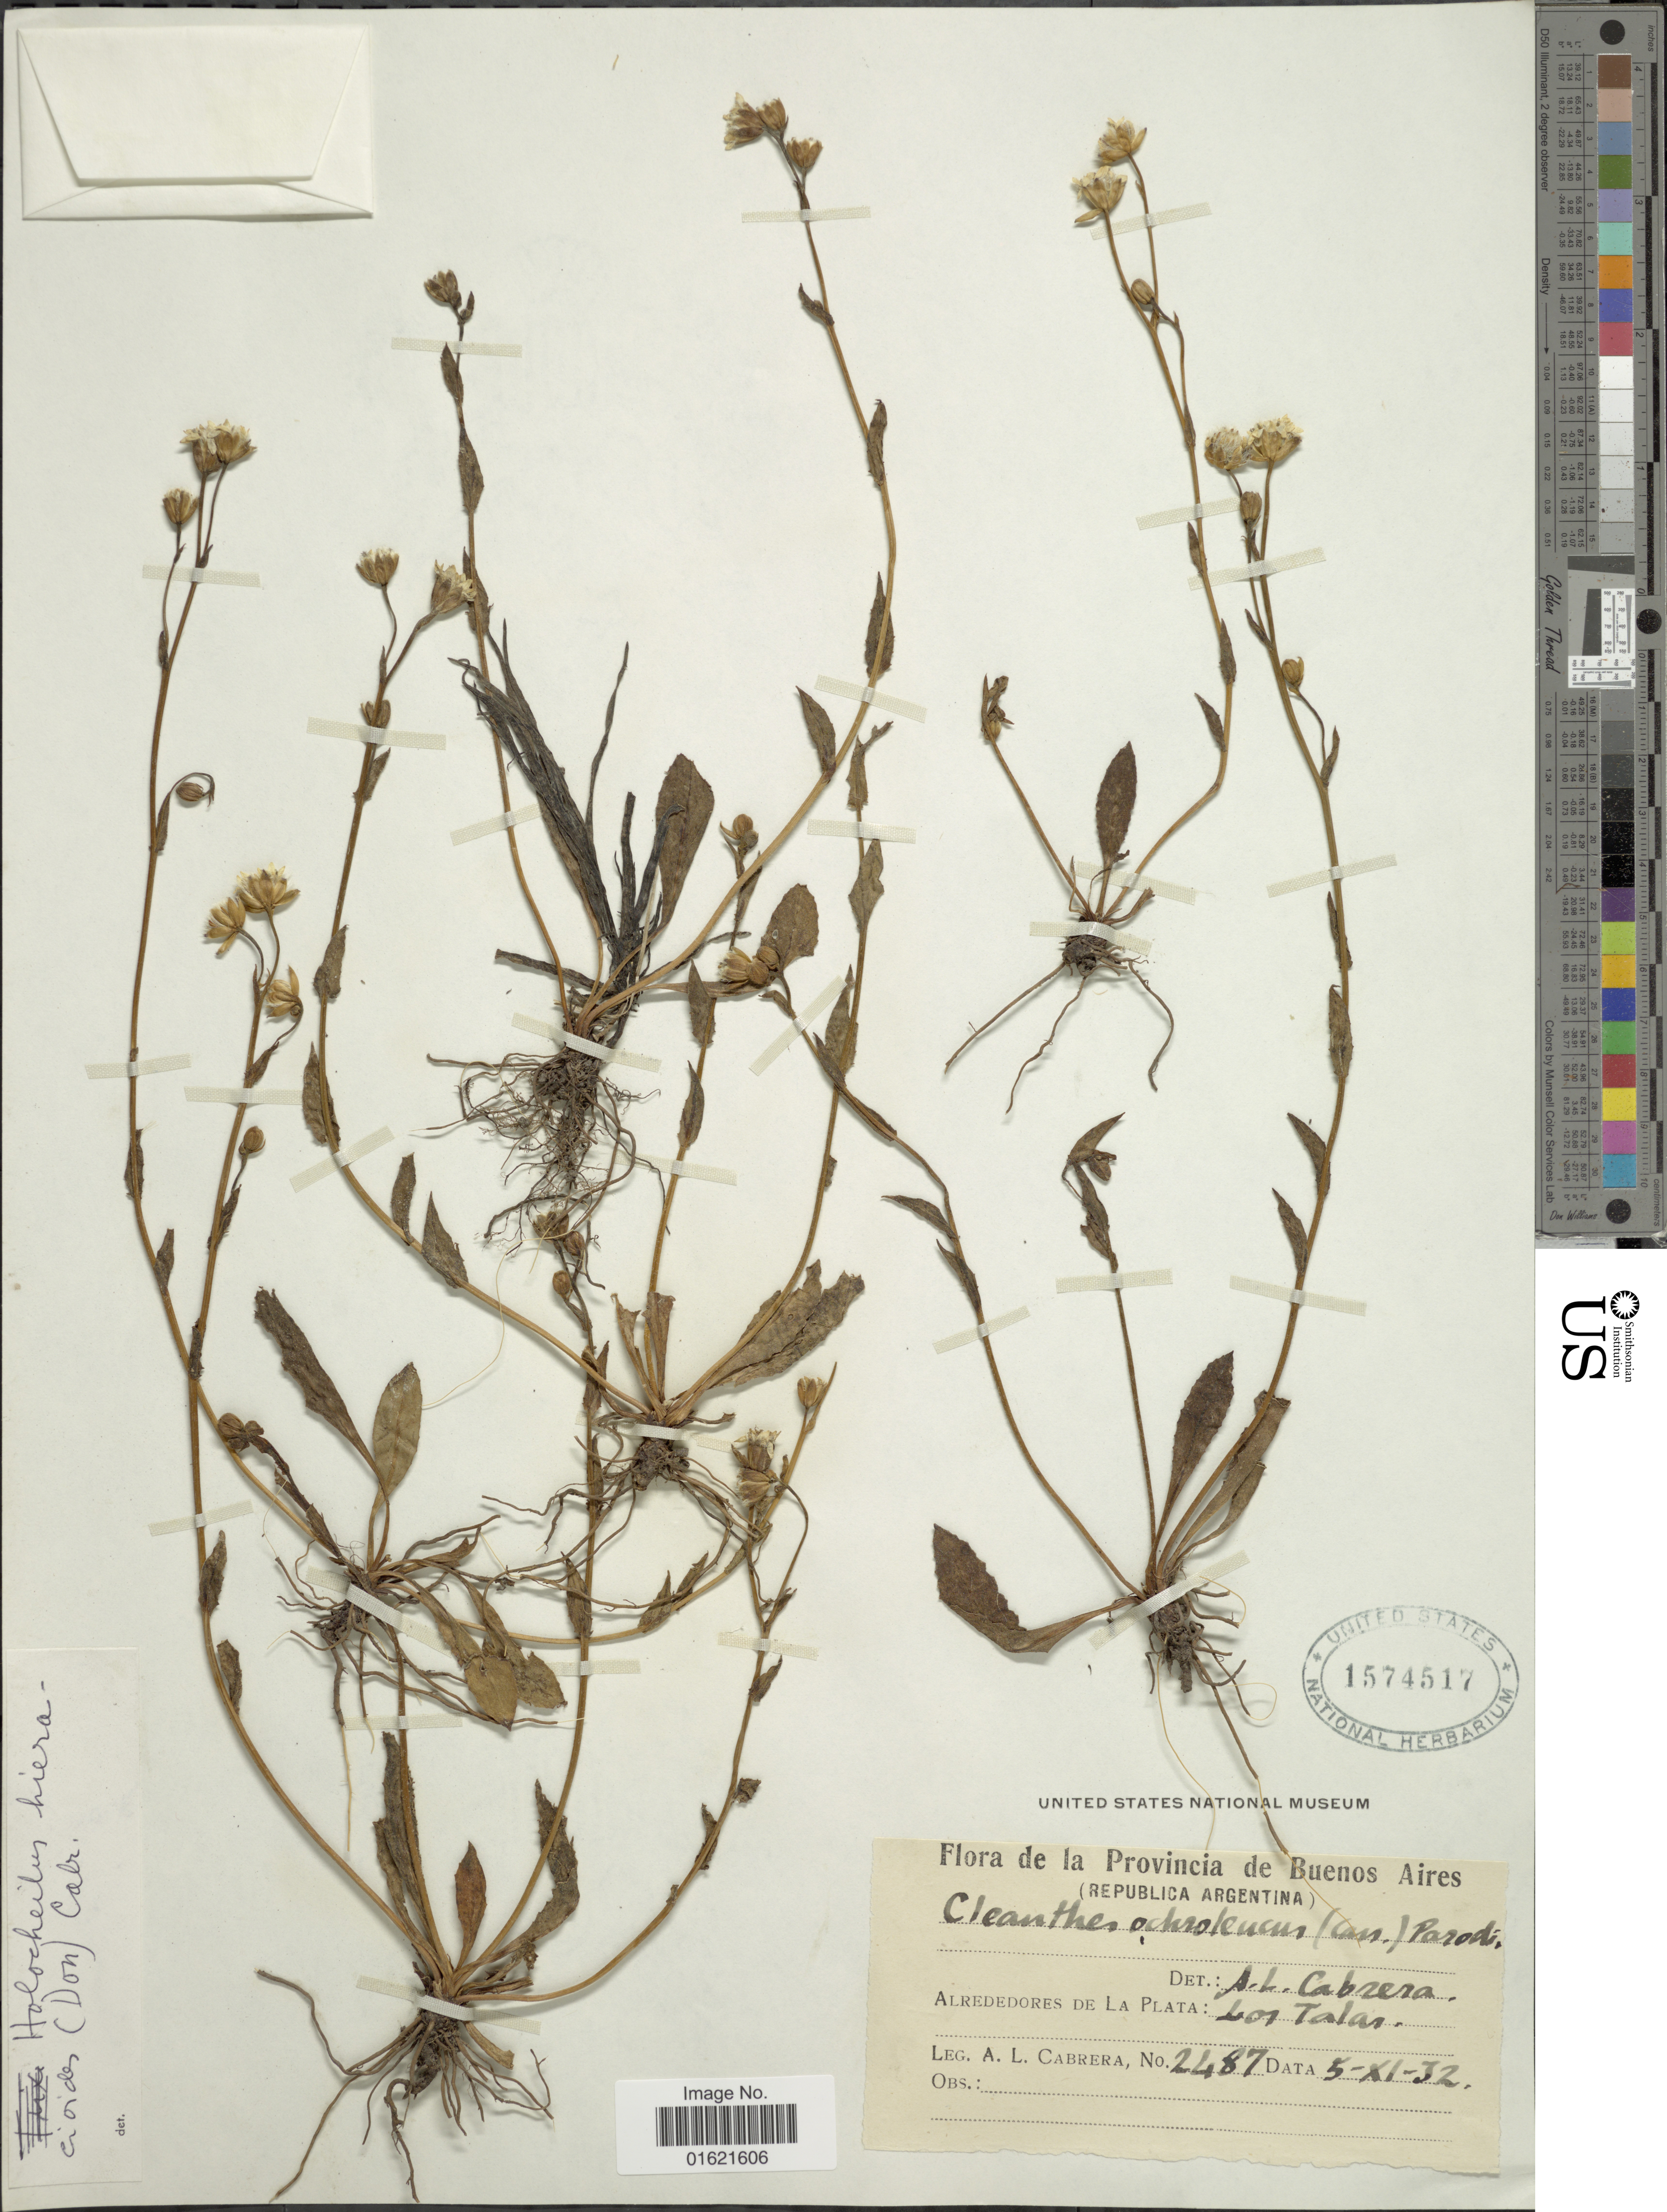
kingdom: Plantae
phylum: Tracheophyta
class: Magnoliopsida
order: Asterales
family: Asteraceae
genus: Holocheilus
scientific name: Holocheilus illustris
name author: (Vell.) Cabrera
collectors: A. L. Cabrera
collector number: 2487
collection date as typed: Transcribed d/m/y: 5/11/32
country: Argentina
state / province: Buenos Aires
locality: De La Provincia de Buenos Aires, Alrededores de La Plata: Los Talas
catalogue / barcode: US 1574517